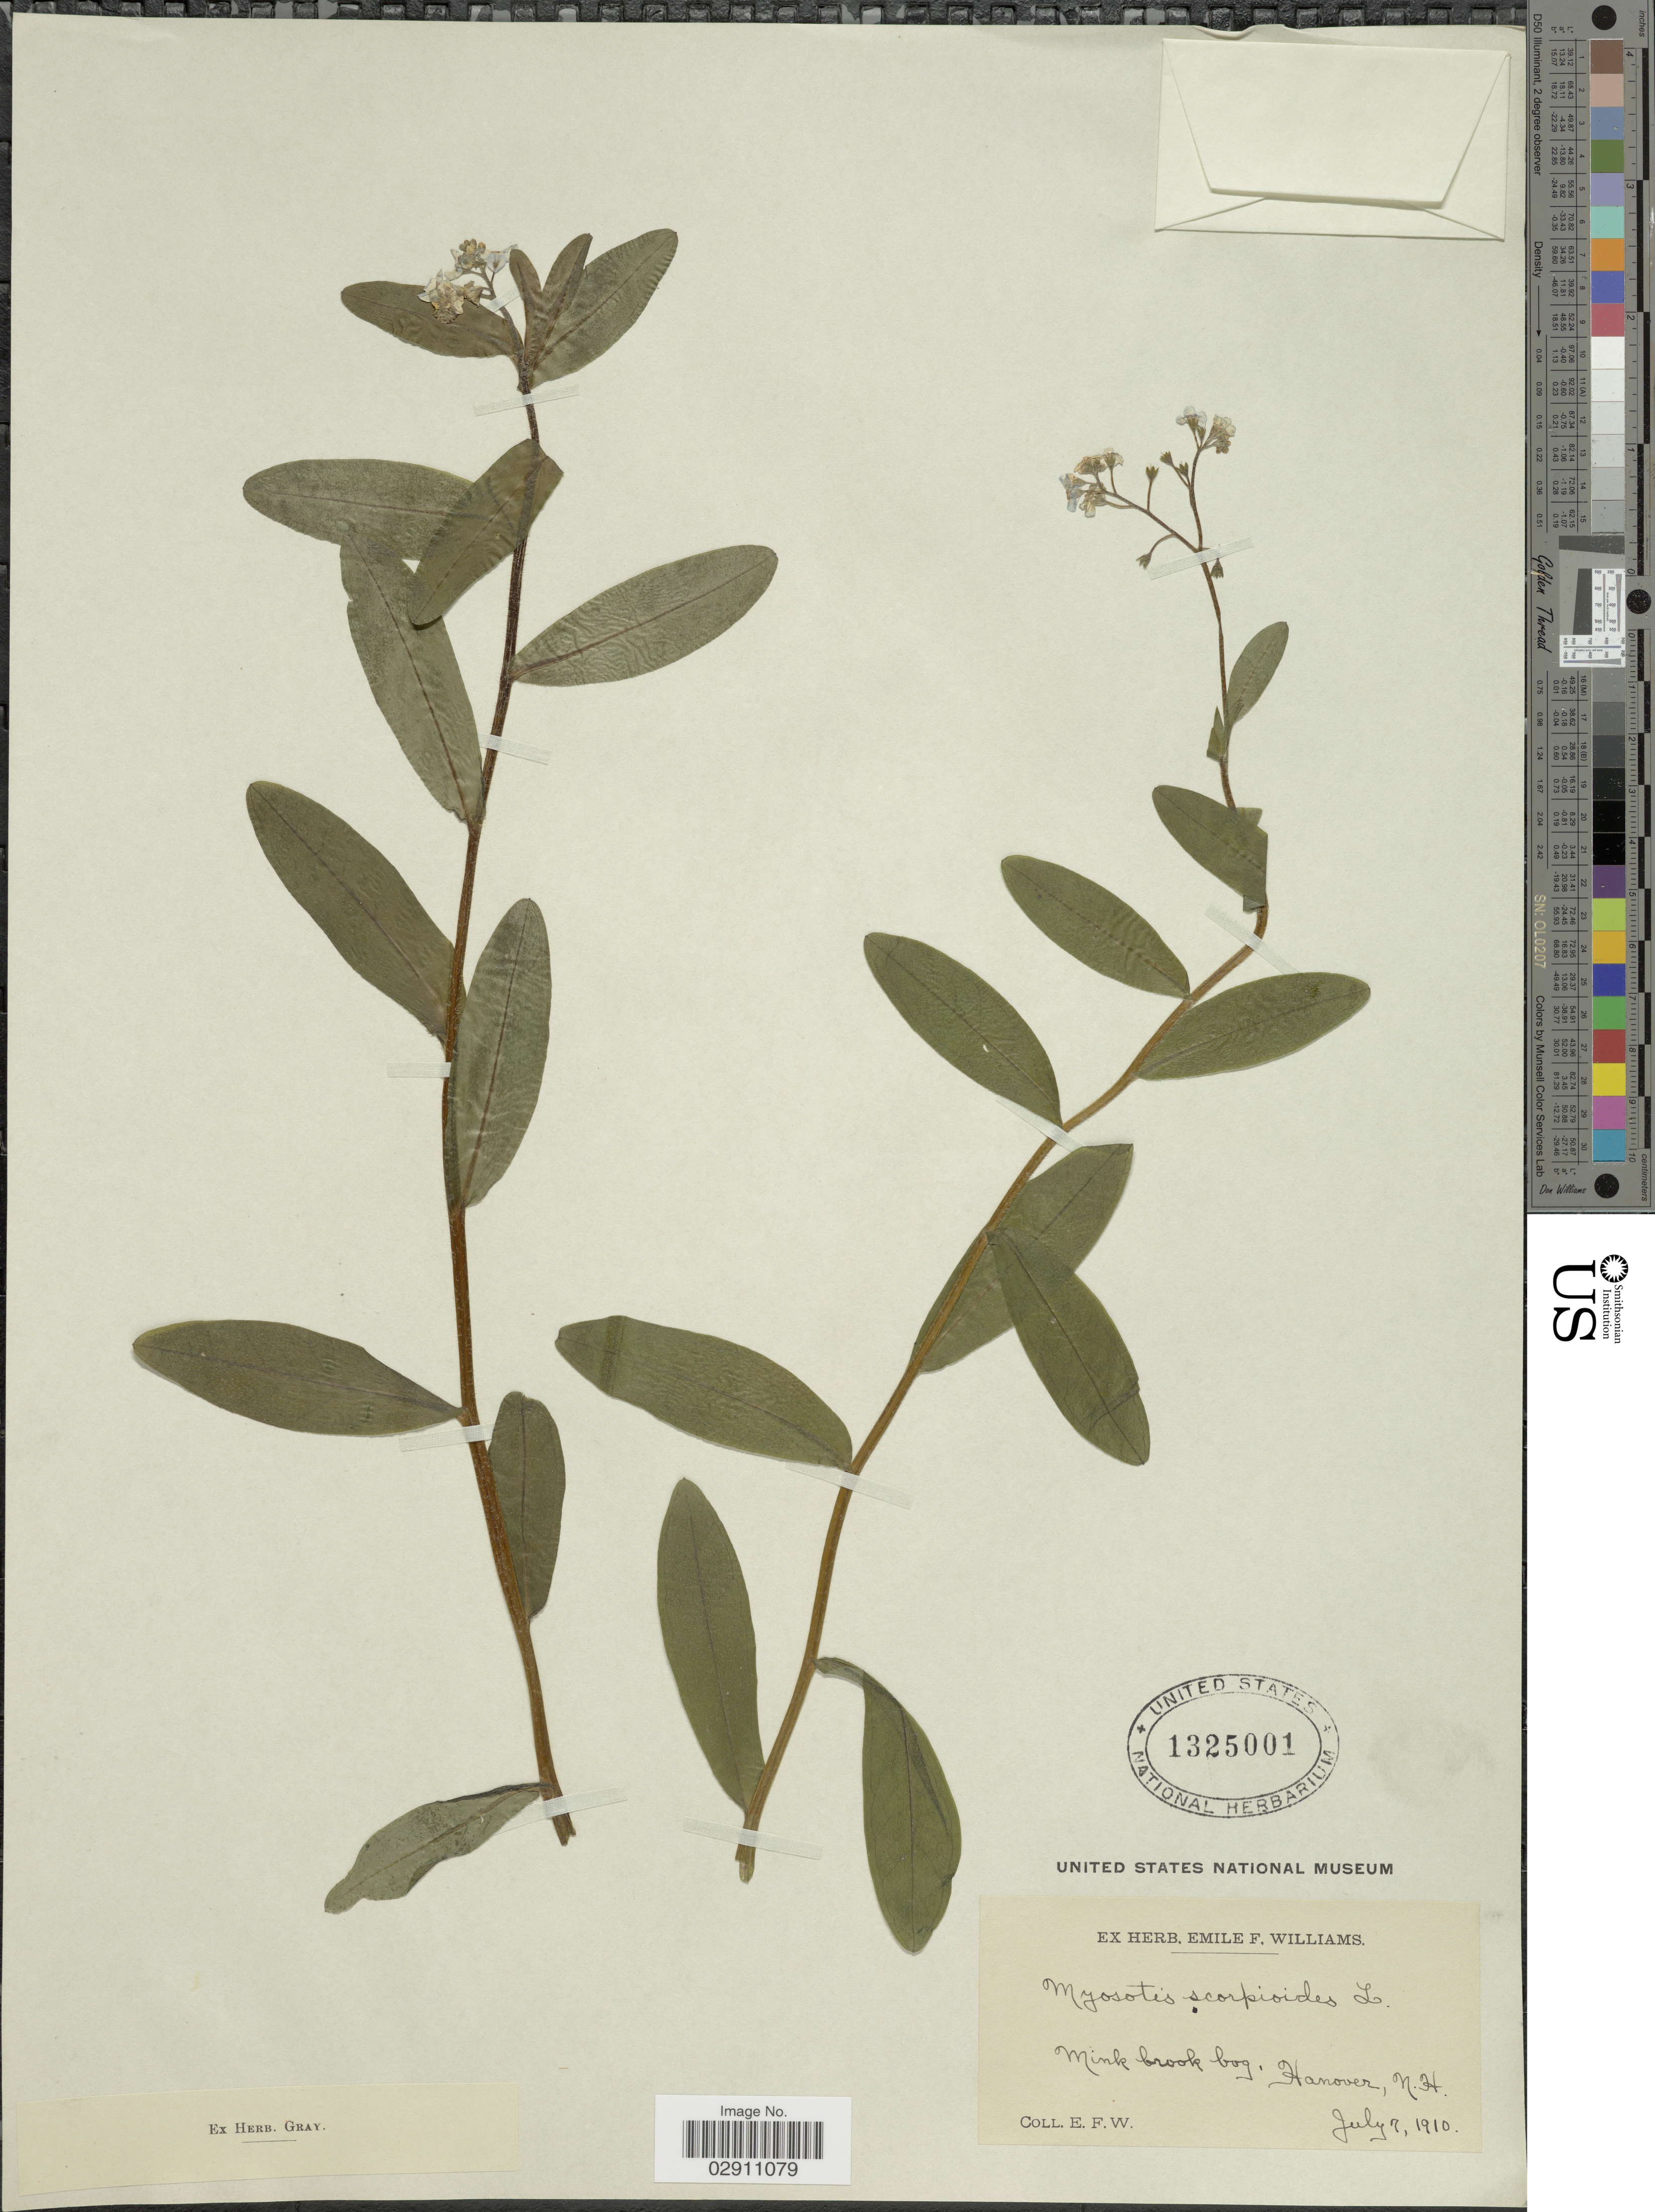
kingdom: Plantae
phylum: Tracheophyta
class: Magnoliopsida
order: Boraginales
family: Boraginaceae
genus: Myosotis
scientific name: Myosotis scorpioides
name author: L.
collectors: E. F. Williams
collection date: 1910-07-07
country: United States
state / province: New Hampshire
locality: Mink Crook bog, Hanover.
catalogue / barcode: US 1325001